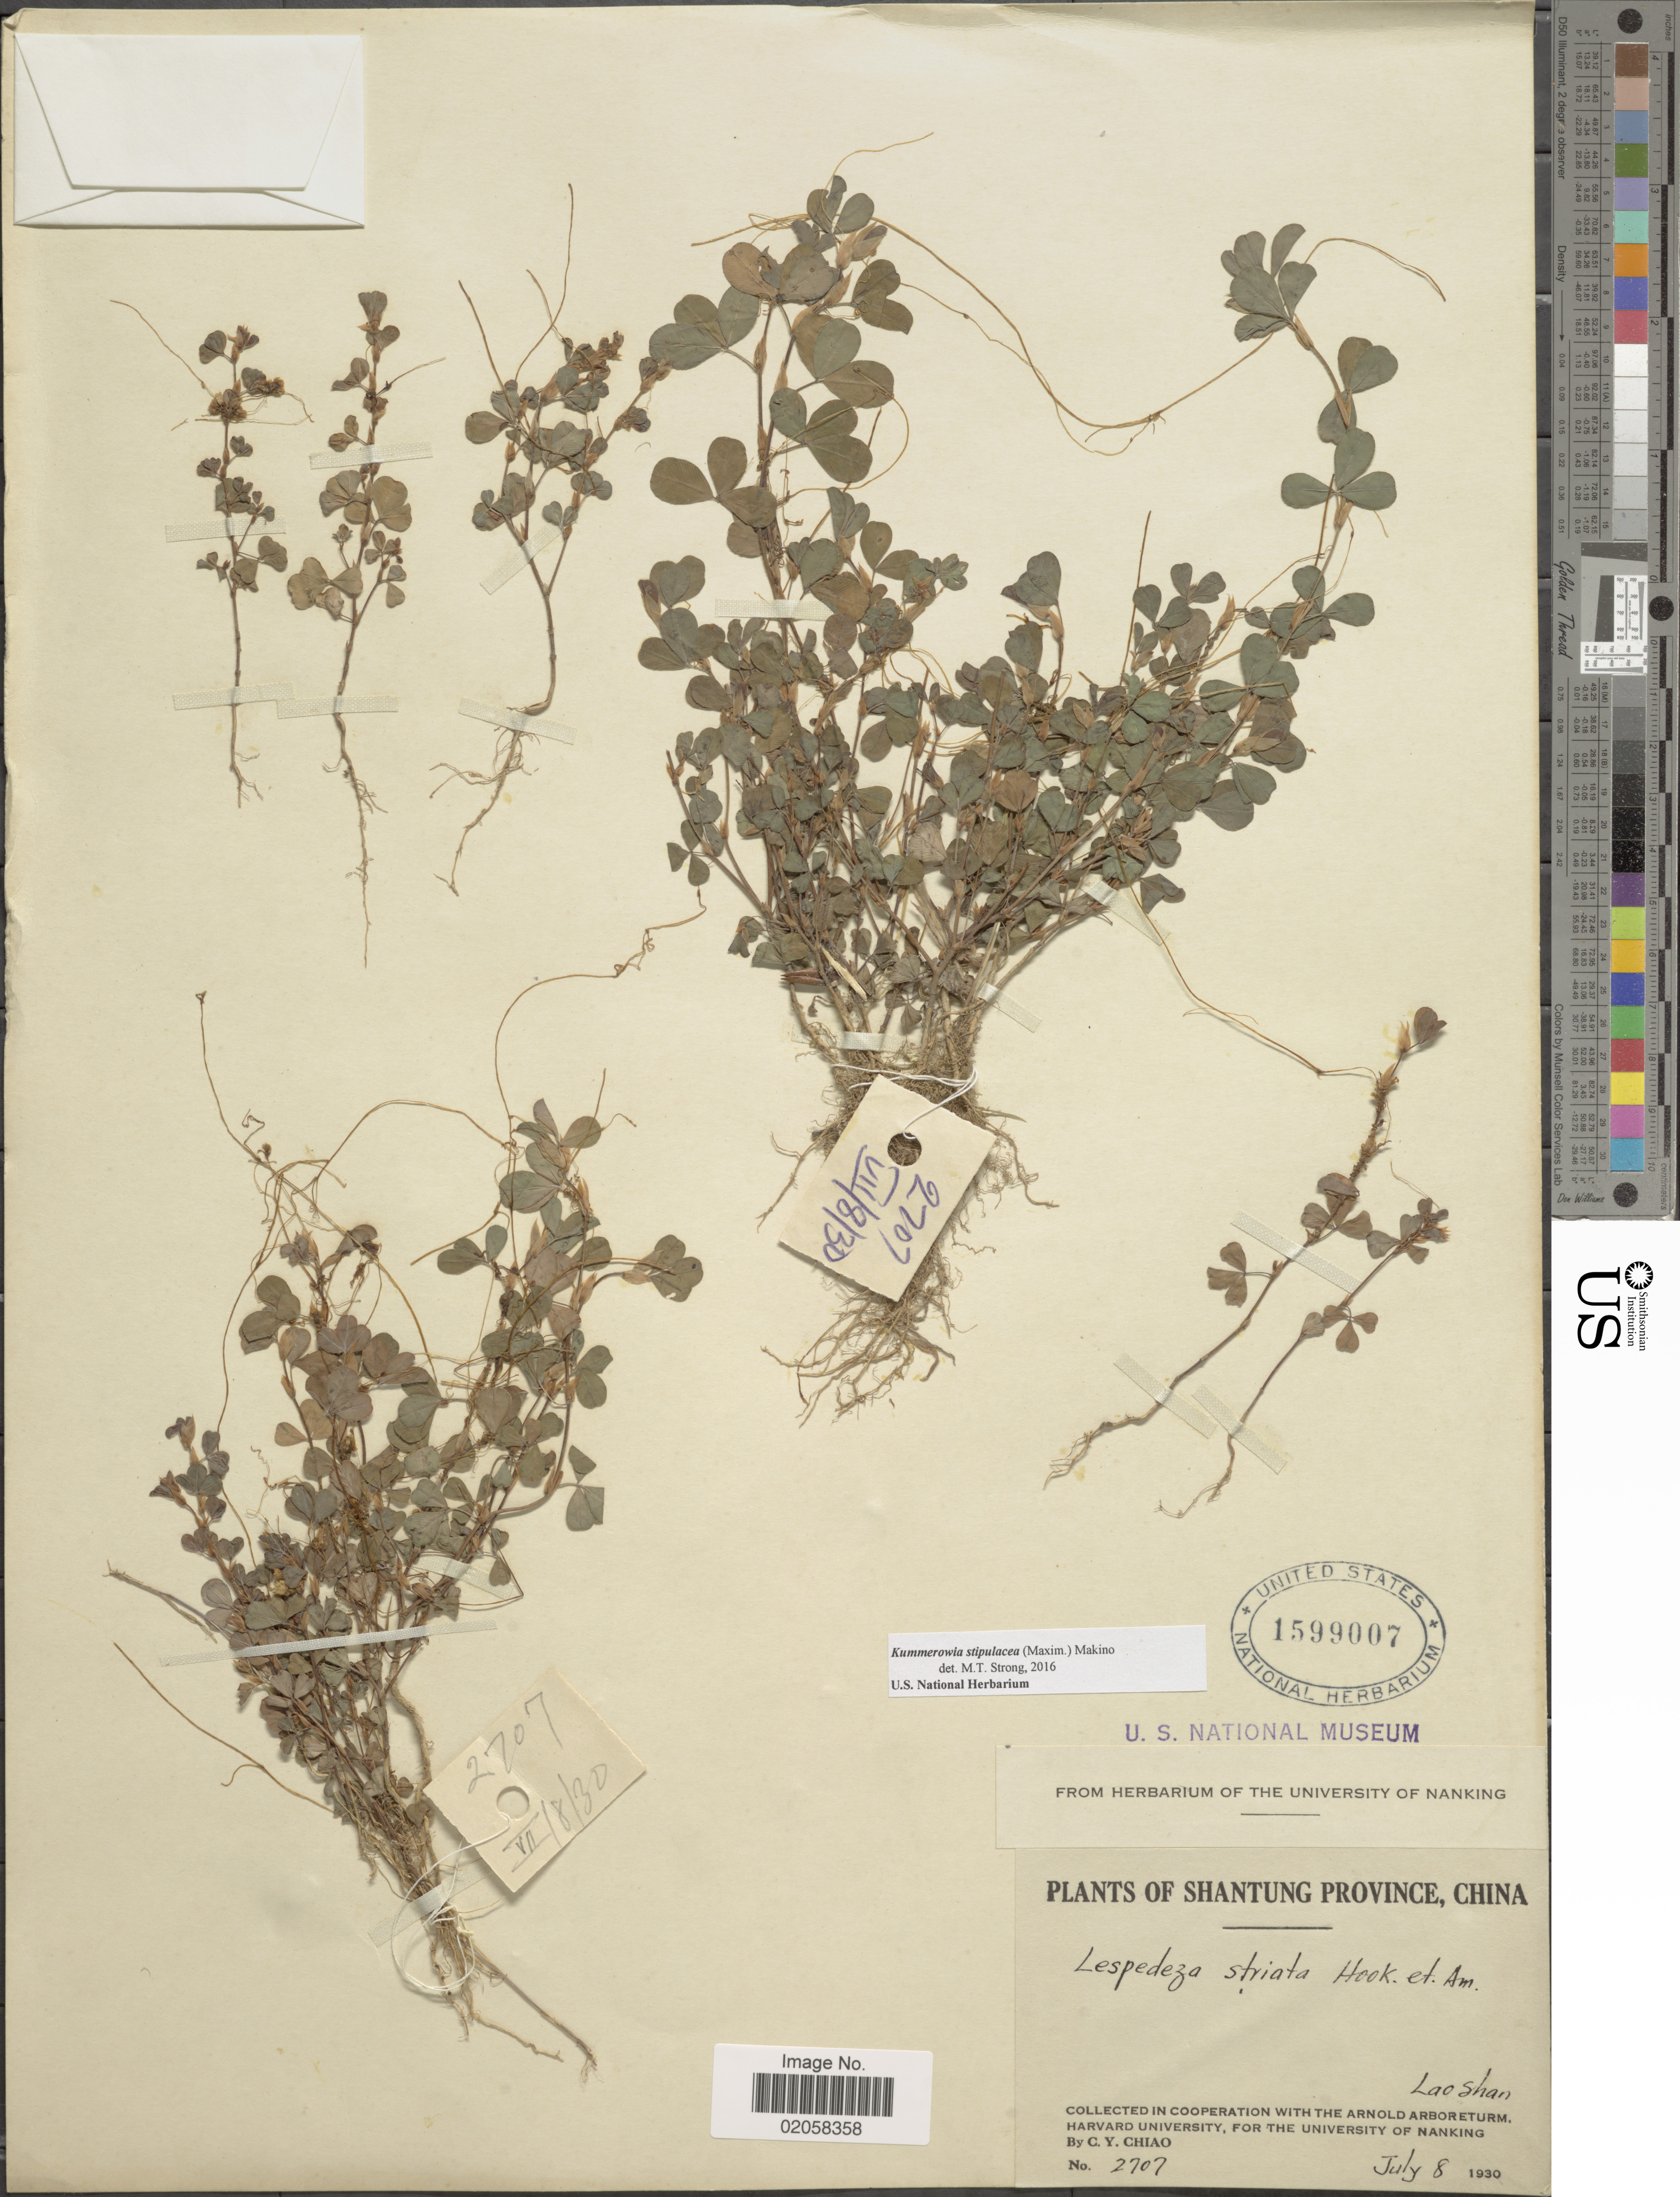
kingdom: Plantae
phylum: Tracheophyta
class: Magnoliopsida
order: Fabales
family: Fabaceae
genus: Kummerowia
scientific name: Kummerowia stipulacea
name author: (Maxim.) Makino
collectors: C. Y. Chiao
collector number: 2707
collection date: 1930-07-08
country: China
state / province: Shandong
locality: Shantung Province, Lao Shan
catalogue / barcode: US 1599007